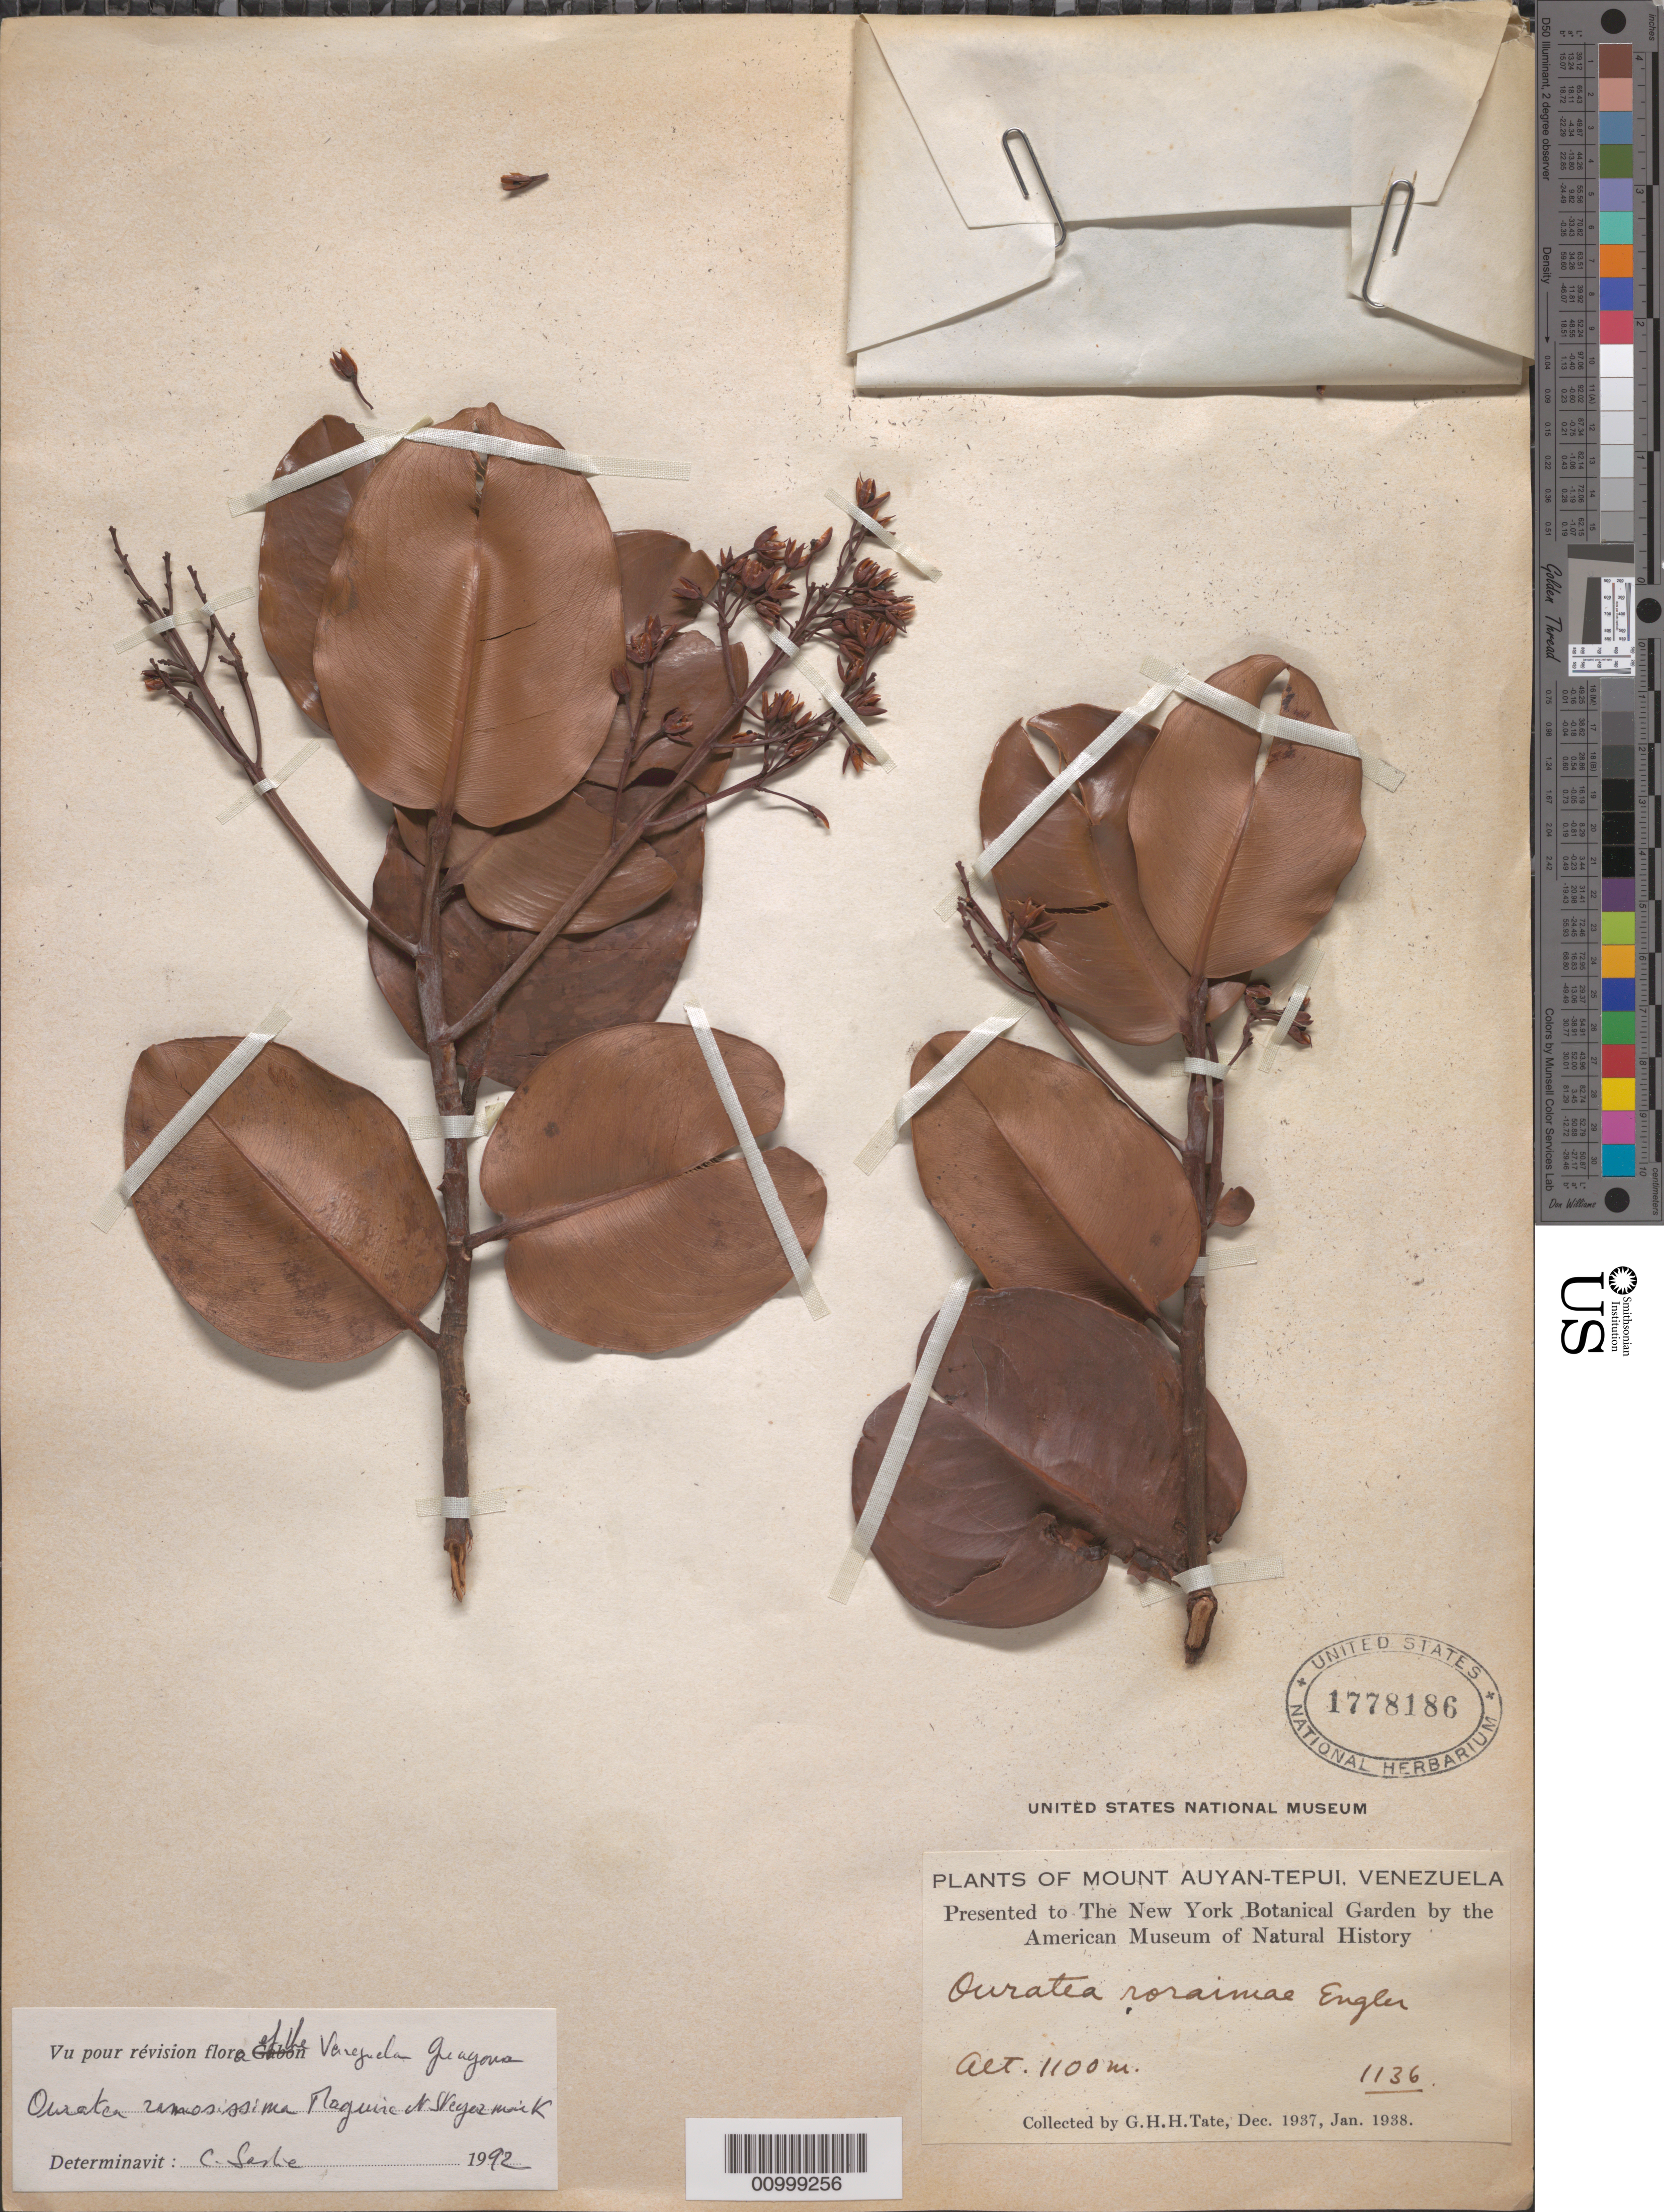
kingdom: Plantae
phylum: Tracheophyta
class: Magnoliopsida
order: Malpighiales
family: Ochnaceae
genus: Ouratea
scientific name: Ouratea ramosissima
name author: Maguire & Steyerm.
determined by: Sastre, C. H. L.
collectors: G. H. H.Tate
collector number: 1136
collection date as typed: Dec-37 to Jan-38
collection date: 1937-12/1938-01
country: Venezuela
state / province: Bolívar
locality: Mt. Auyan-tepuí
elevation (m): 1100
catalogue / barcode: US 1778186